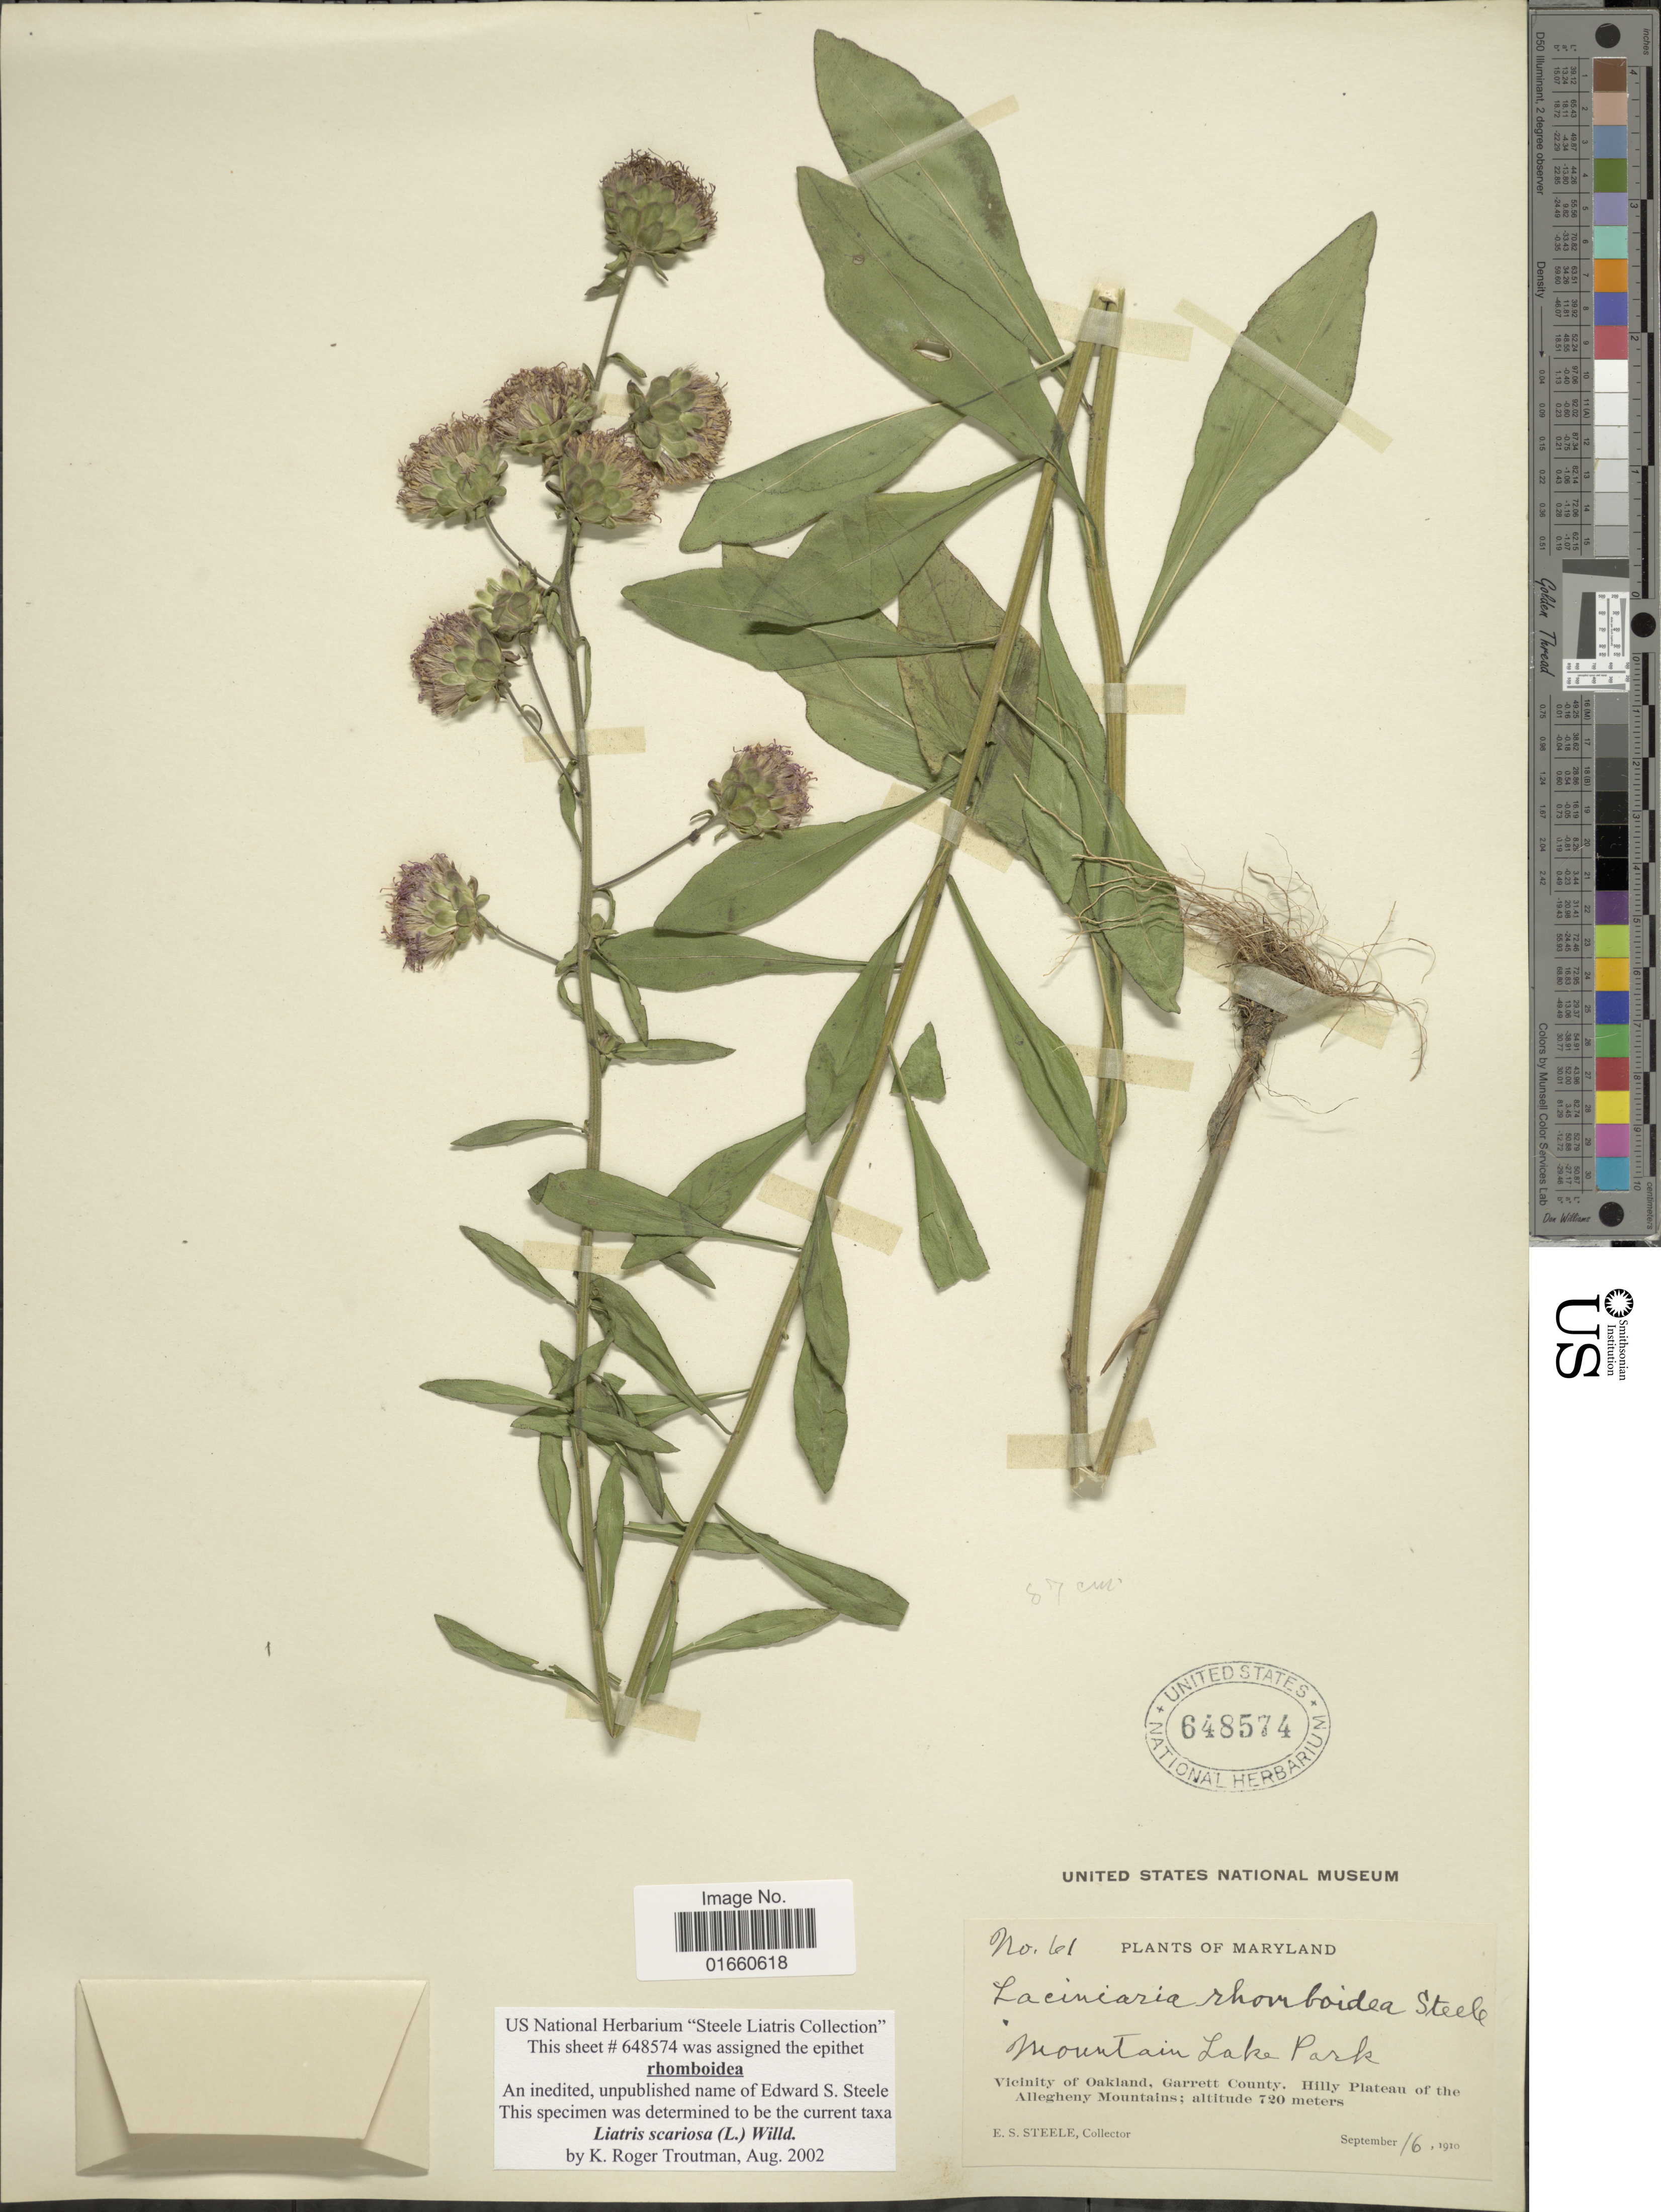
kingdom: Plantae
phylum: Tracheophyta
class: Magnoliopsida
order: Asterales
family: Asteraceae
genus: Liatris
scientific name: Liatris scariosa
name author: (L.) Willd.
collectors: E. Steele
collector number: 61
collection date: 1910-09-16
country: United States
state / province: Maryland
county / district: Garrett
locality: Mountain Lake Park, Vicinity of Oakland, Garrett County, Hilly Plateau of the Allegheny Mountains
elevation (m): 720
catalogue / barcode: US 648574